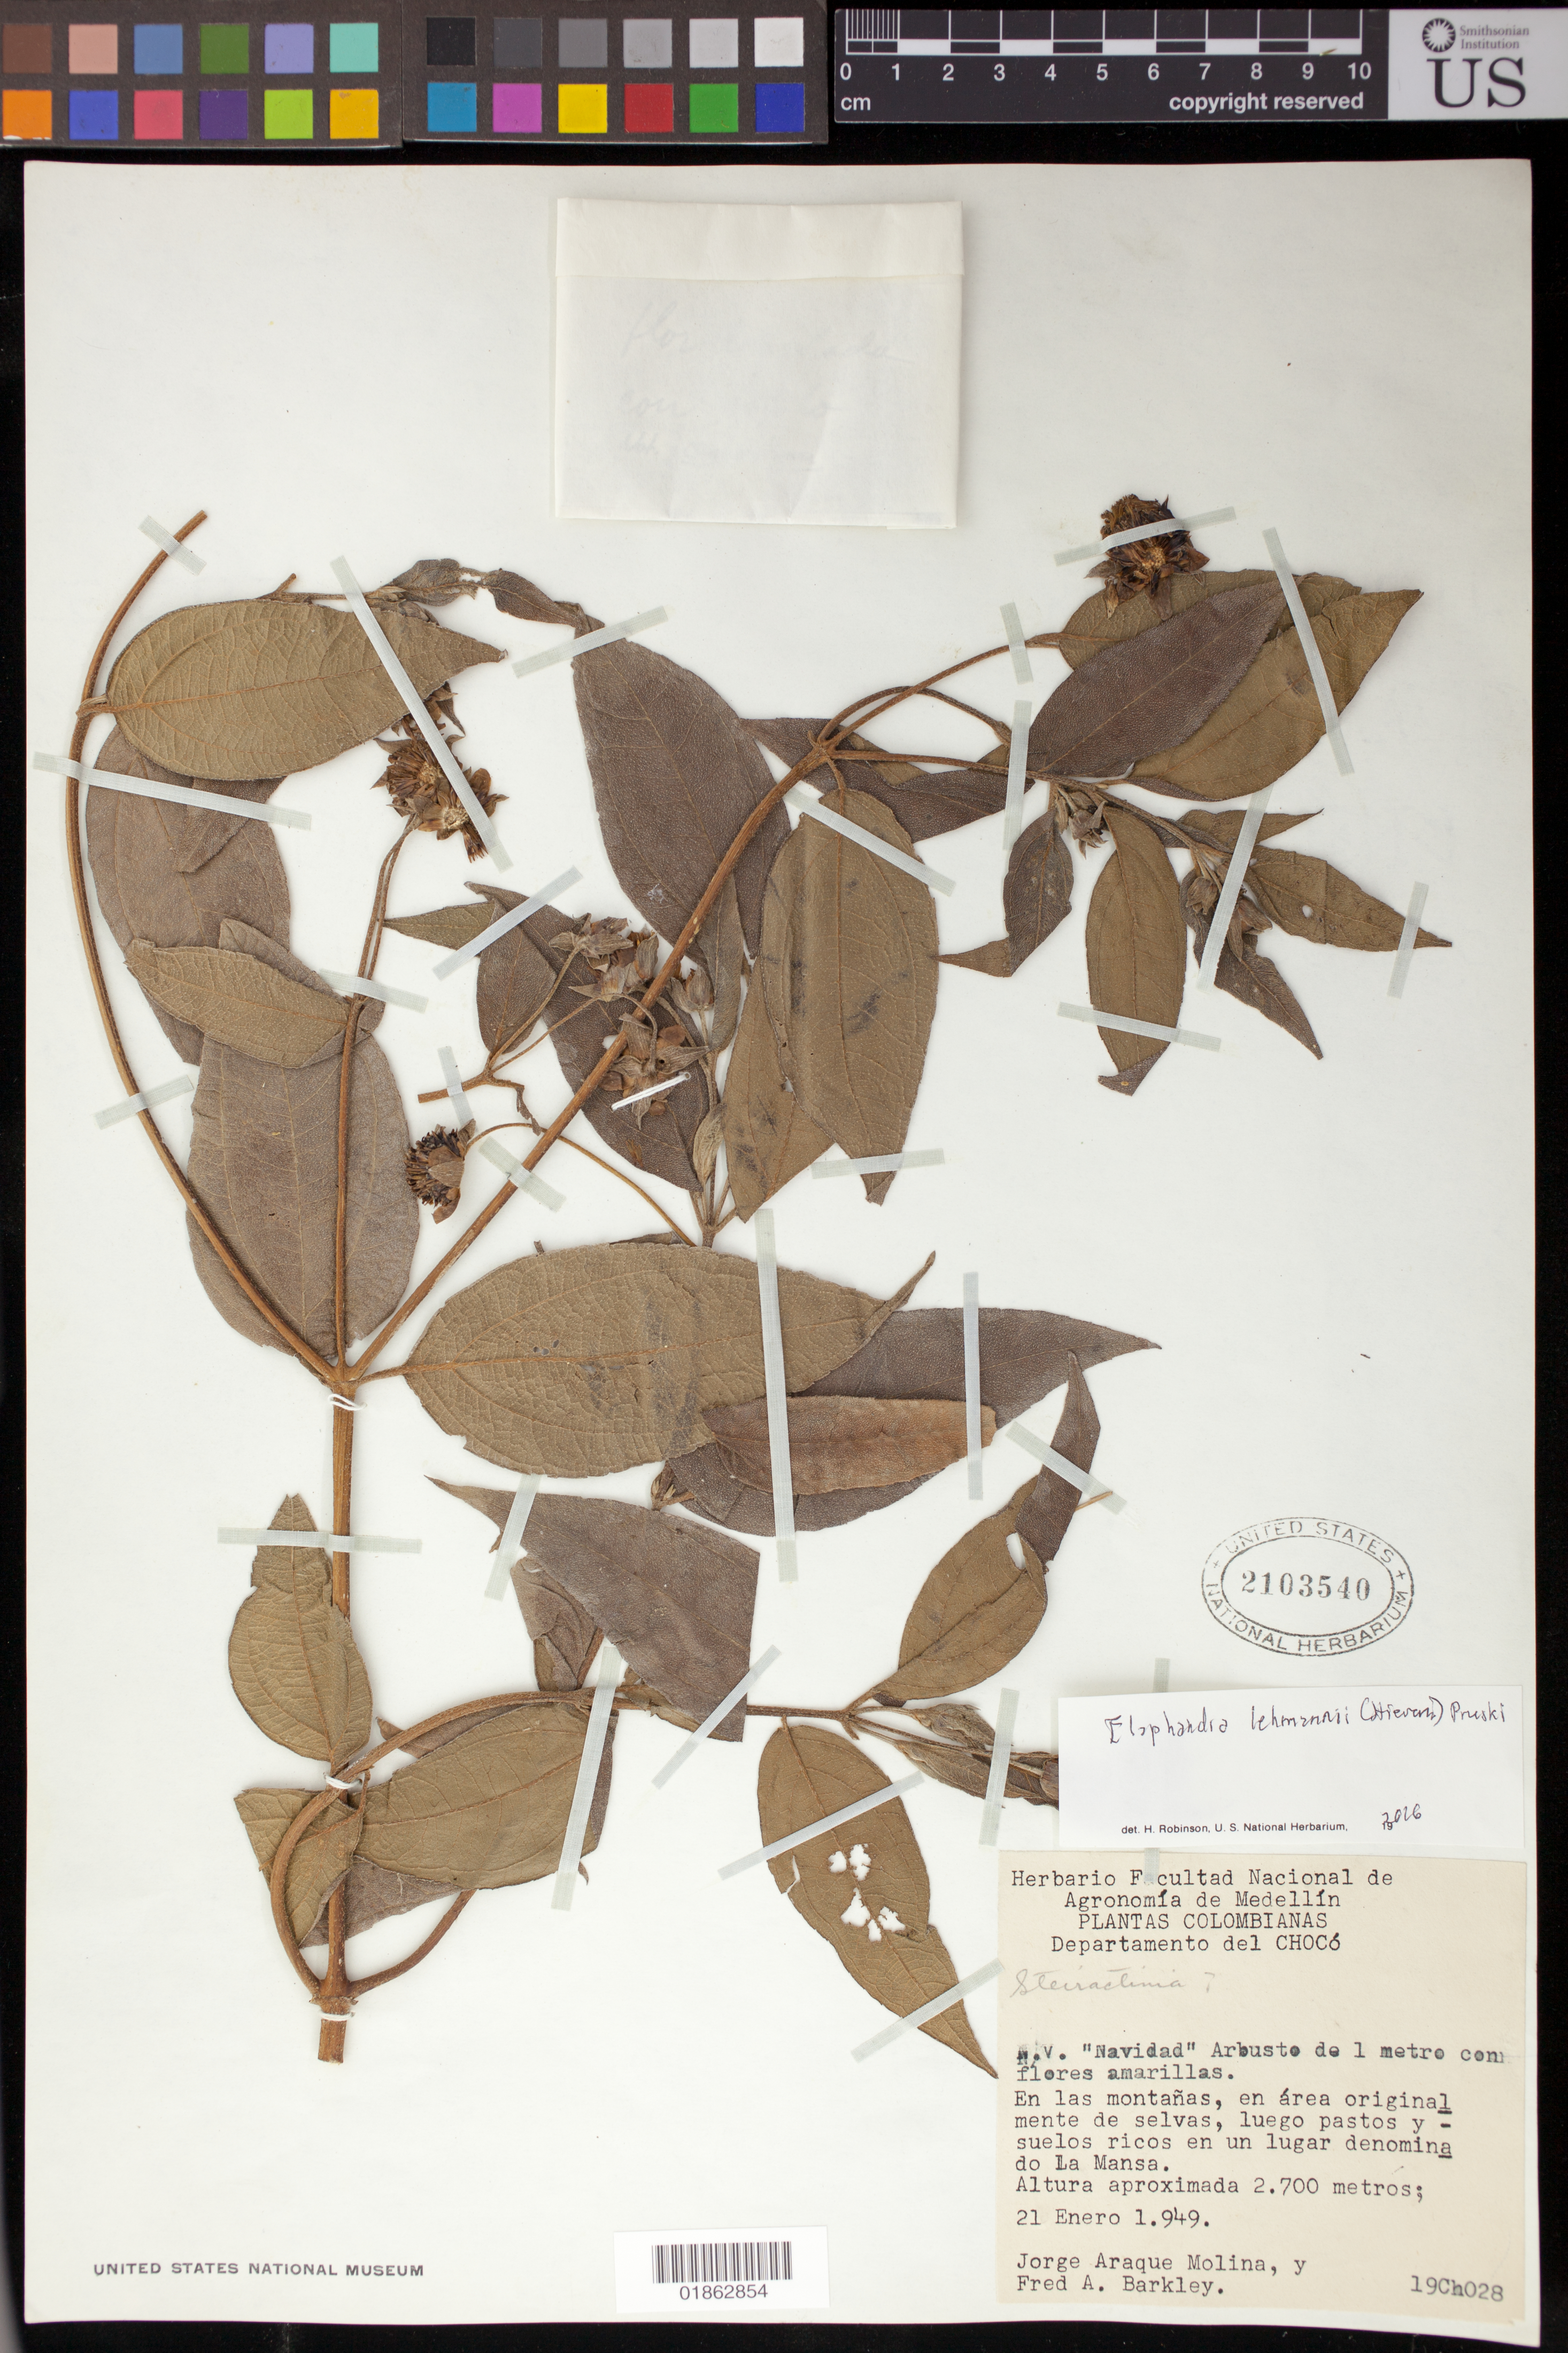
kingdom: Plantae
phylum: Tracheophyta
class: Magnoliopsida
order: Asterales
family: Asteraceae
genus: Elaphandra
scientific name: Elaphandra lehmannii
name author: (Hieron.) Pruski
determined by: Robinson, Harold E., (US)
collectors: J. A. Molina & F. A. Barkley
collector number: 19Ch028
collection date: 1949-01-21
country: Colombia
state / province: Chocó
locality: En las montañas, en área original mente de selvas, luego pastos y suelos ricos en un lugar denomina do La Mansa.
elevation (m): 2700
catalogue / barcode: US 2103540